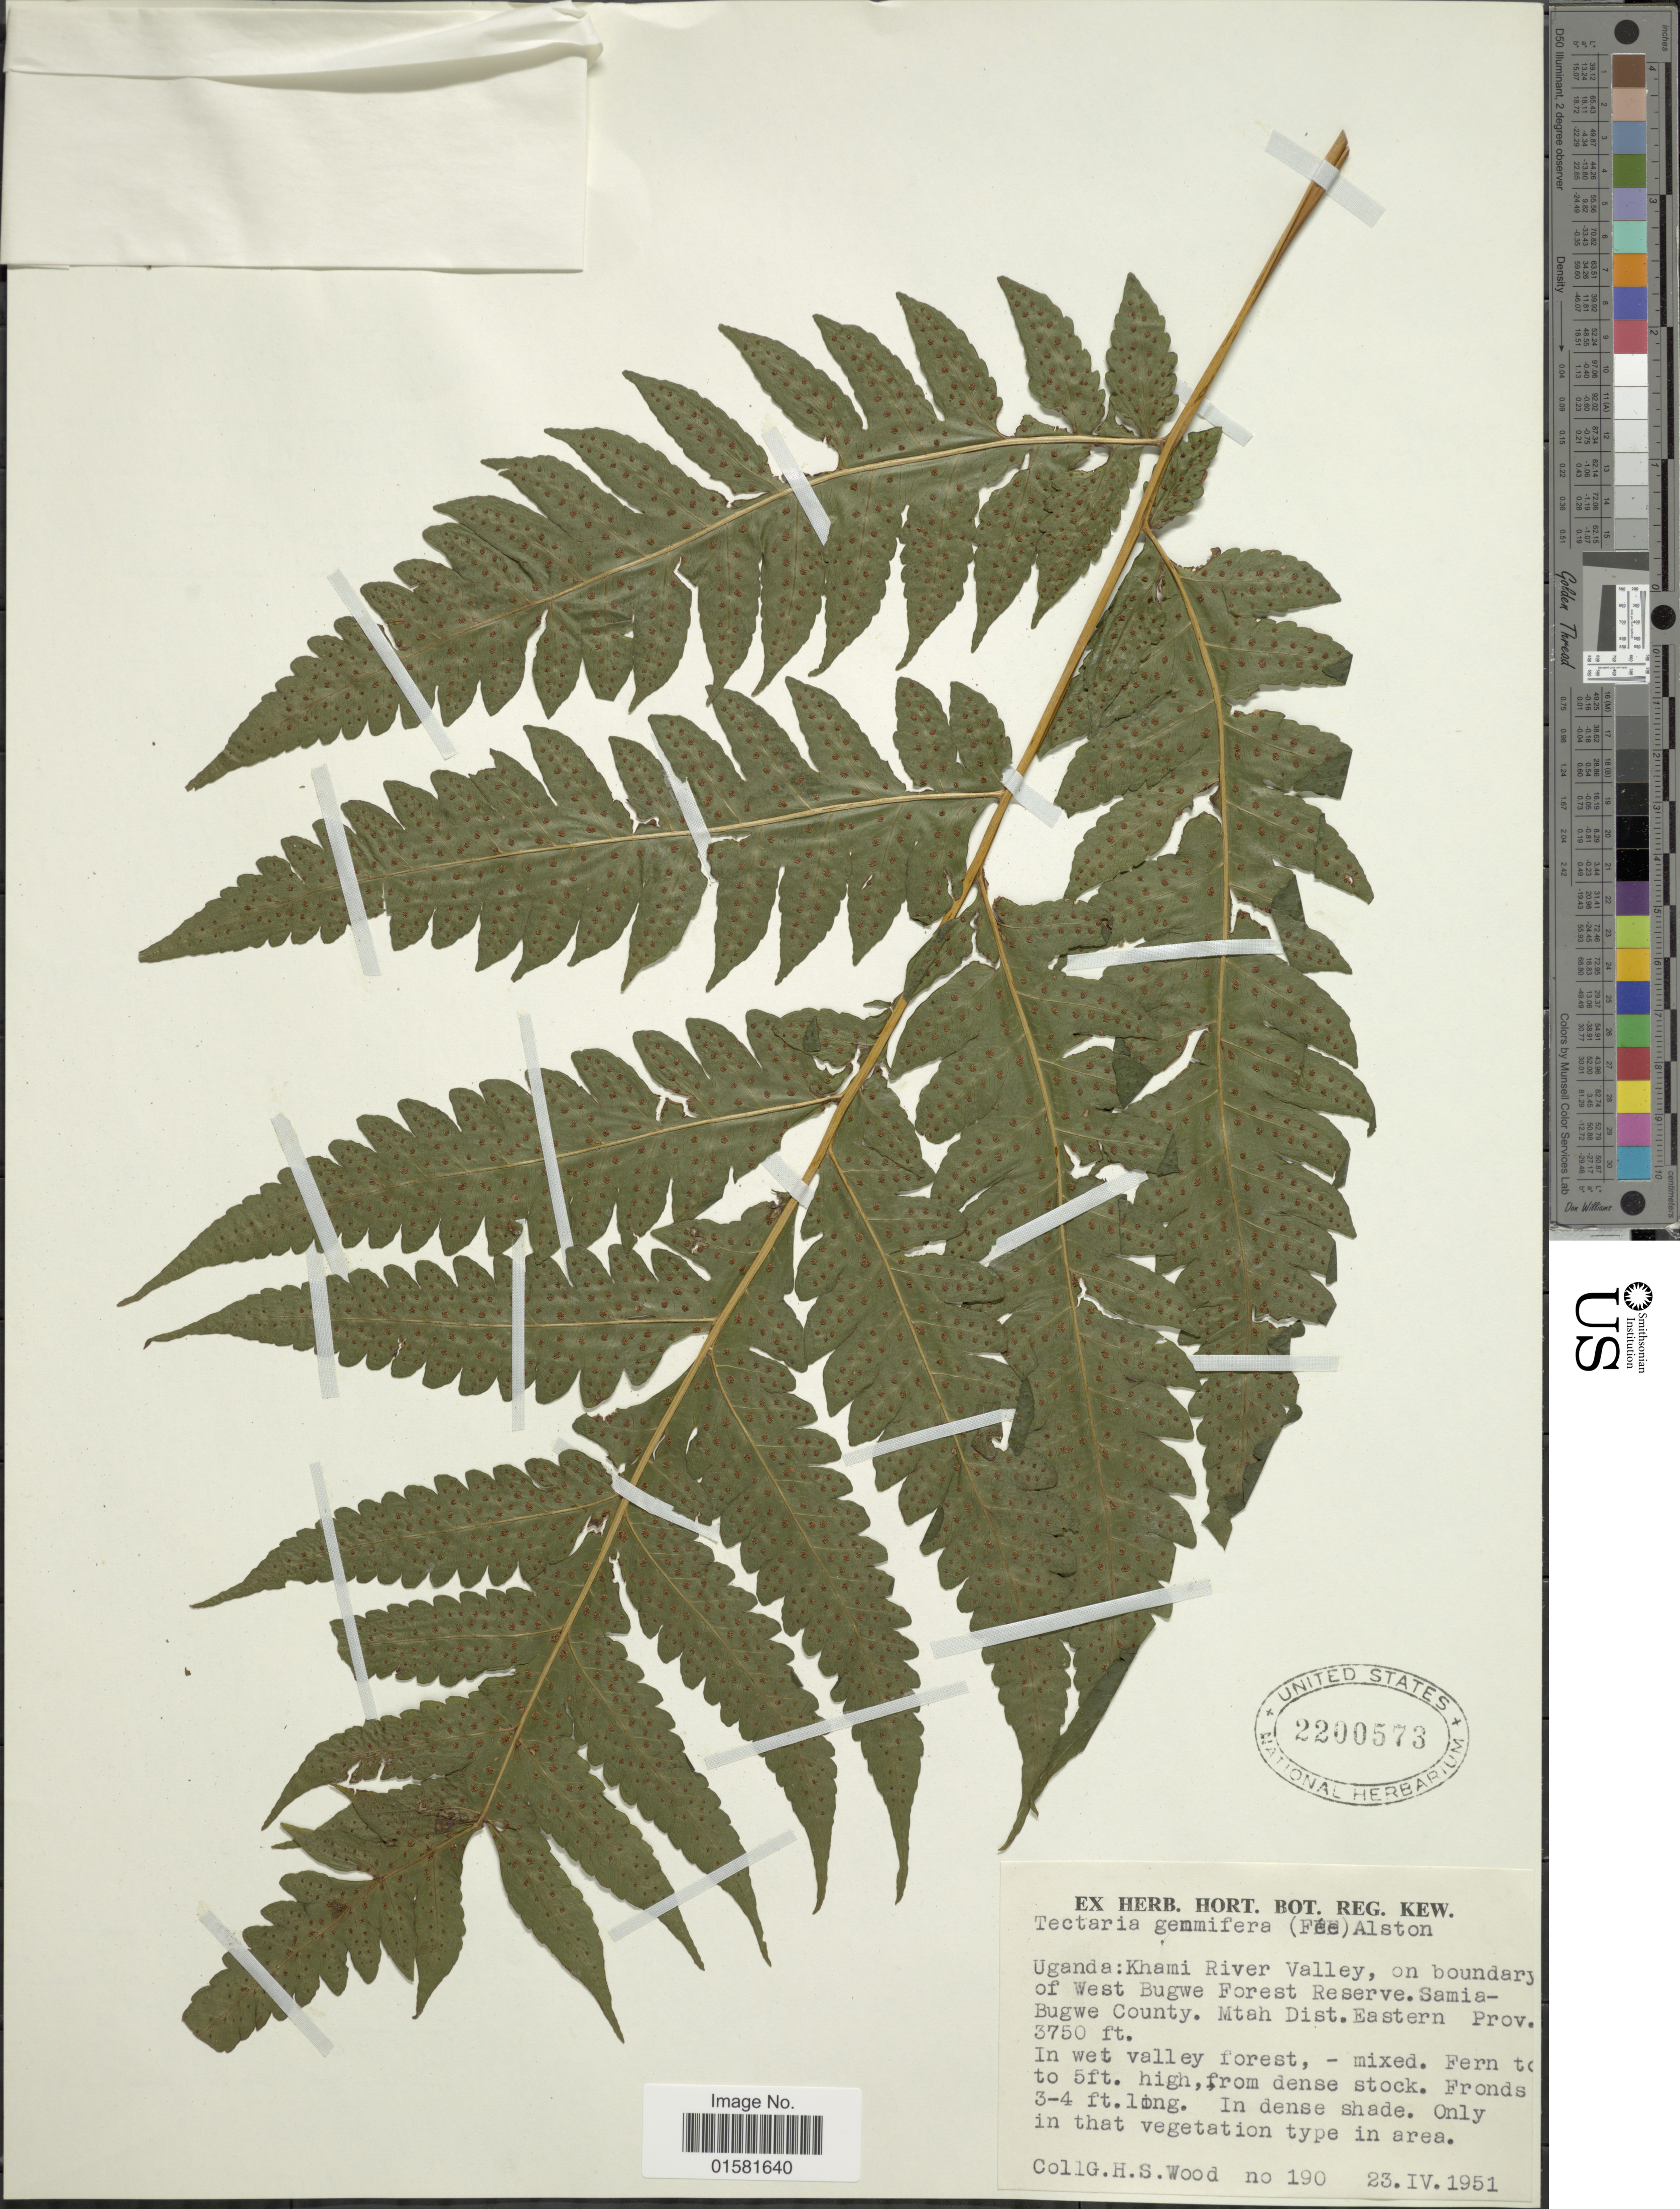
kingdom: Plantae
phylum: Tracheophyta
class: Polypodiopsida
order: Polypodiales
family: Tectariaceae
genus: Tectaria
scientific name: Tectaria gemmifera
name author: (Fée) Alston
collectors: H. Wood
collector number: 190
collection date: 1951-04-23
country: Uganda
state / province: Eastern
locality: Uganda: Khami River Valley, on boundary of West Bugwe Forest Reserve. Samia- Bugwe County, Mtah Dist. Eastern Prov.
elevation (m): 1143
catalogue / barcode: US 2200573